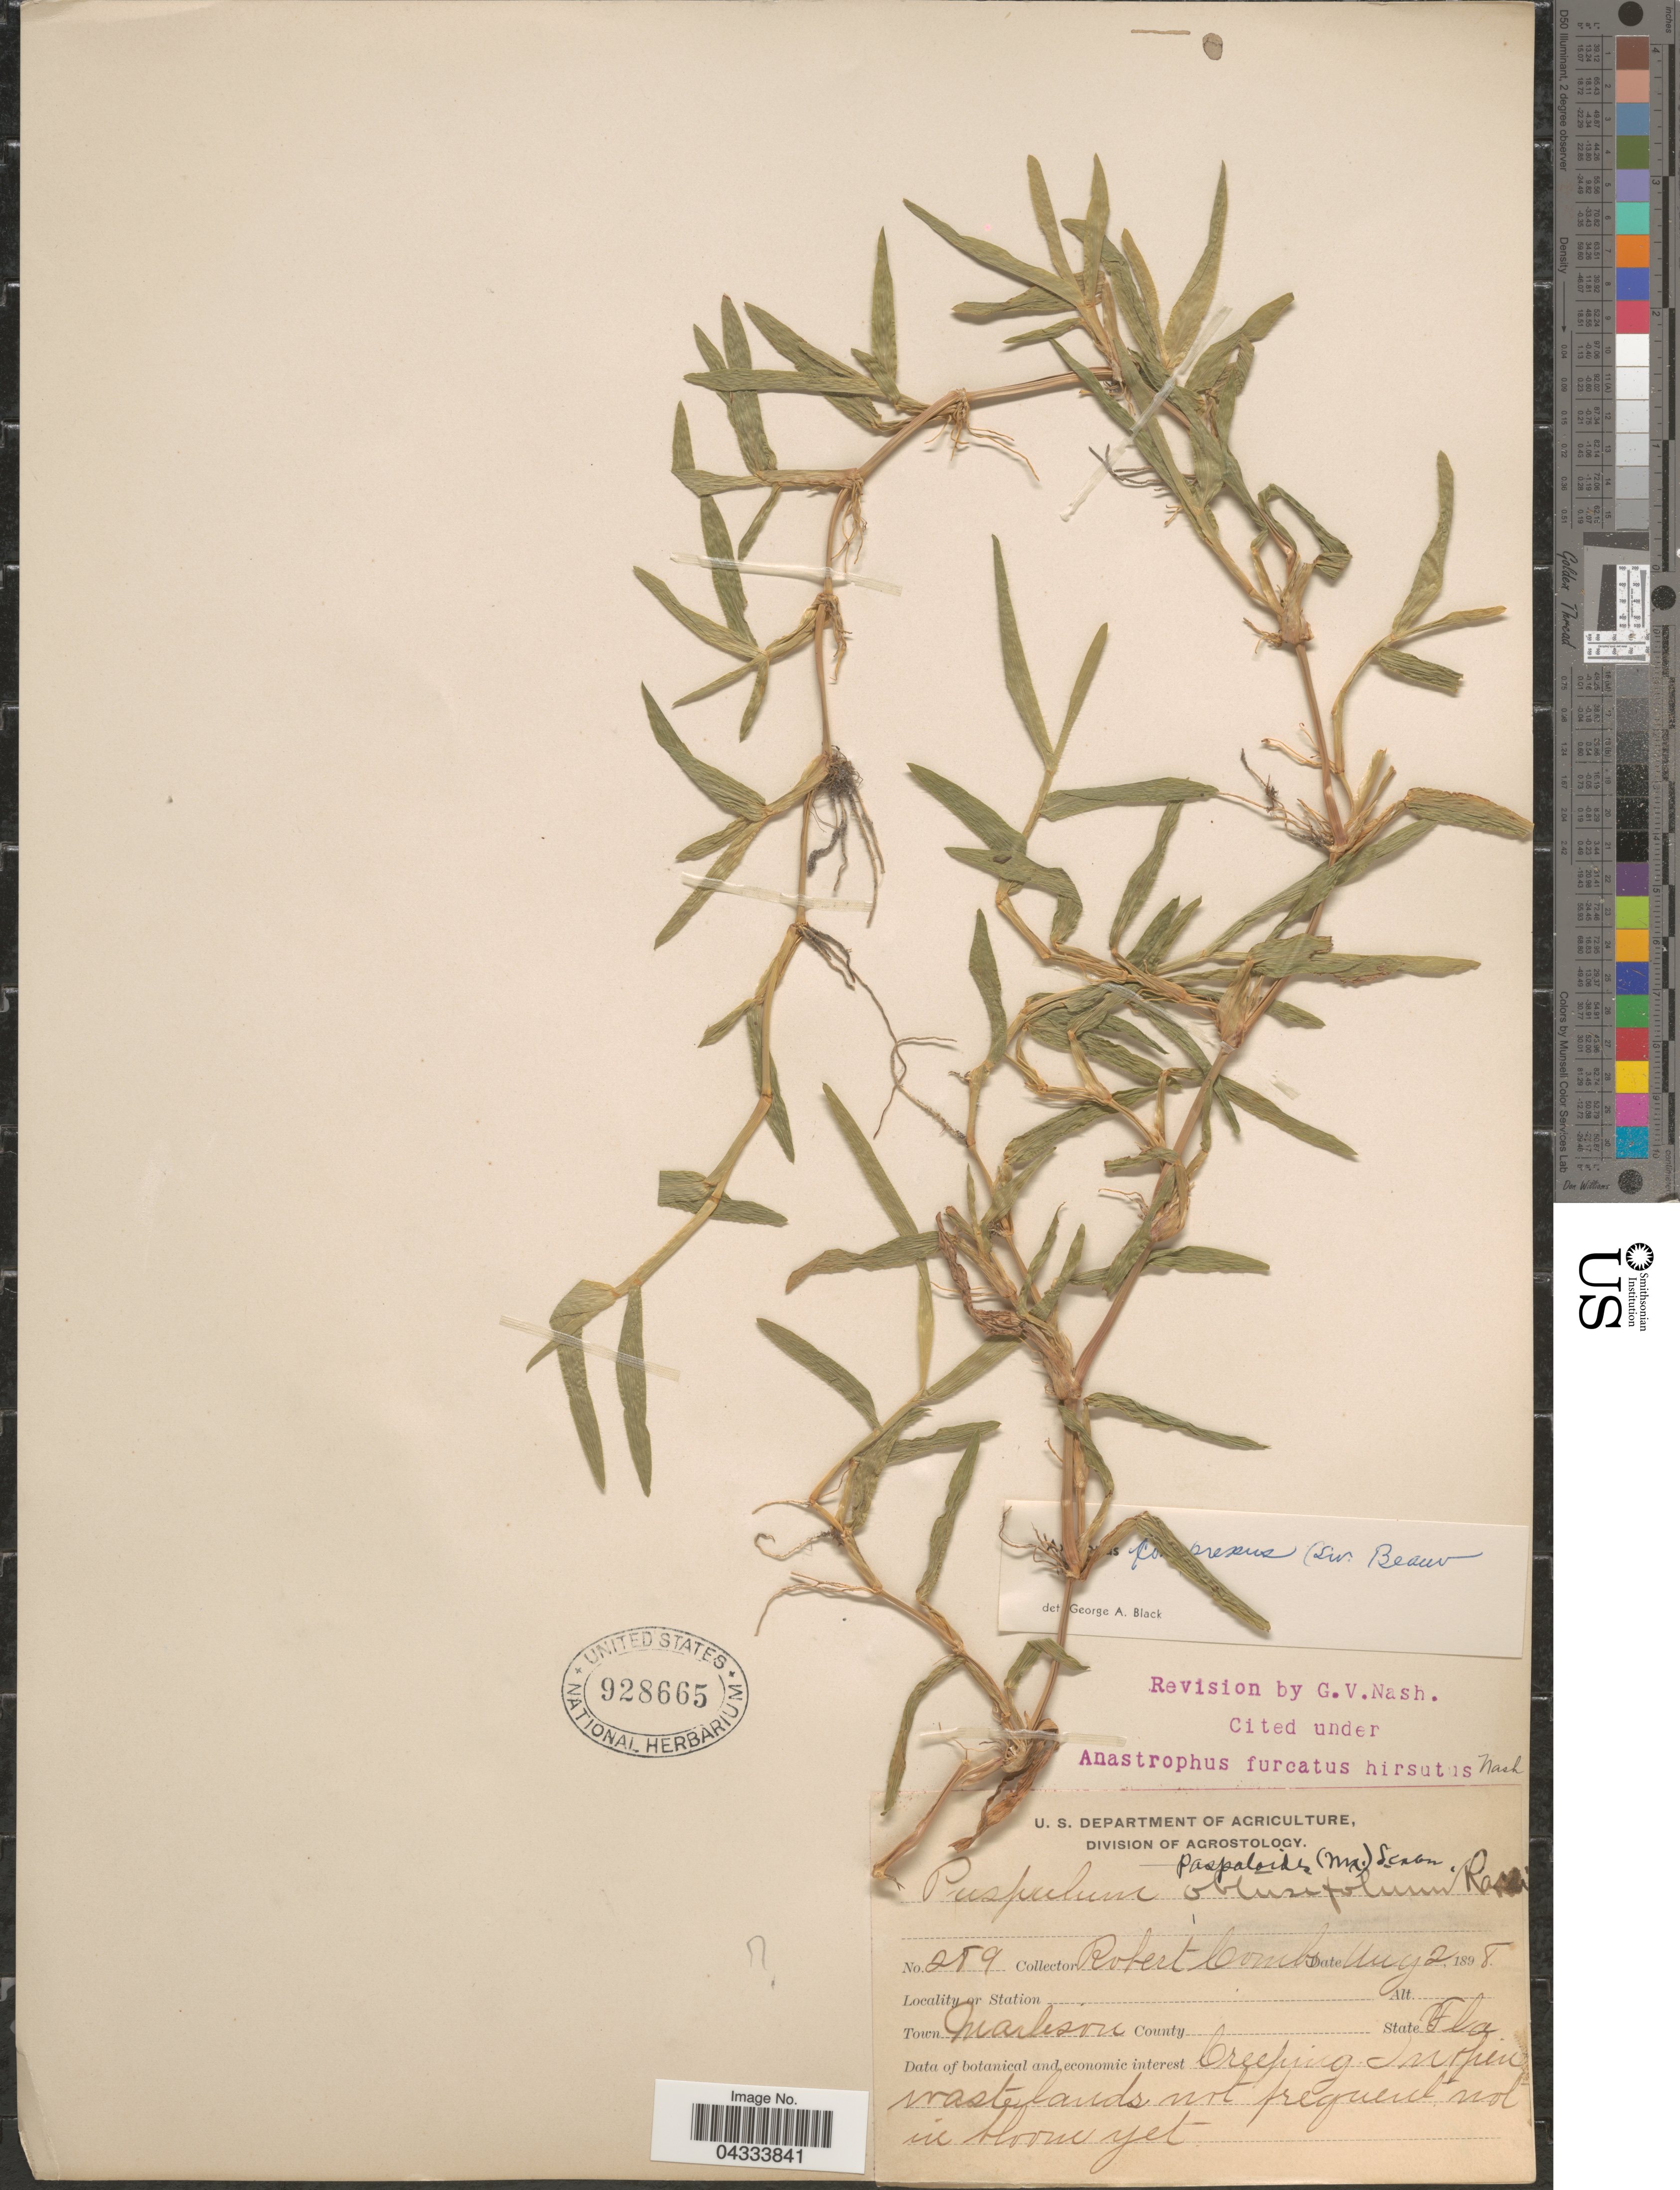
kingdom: Plantae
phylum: Tracheophyta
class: Liliopsida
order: Poales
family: Poaceae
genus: Axonopus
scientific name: Axonopus compressus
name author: (Sw.) P. Beauv.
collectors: R. Combs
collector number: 289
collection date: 1898-08-02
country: United States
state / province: Florida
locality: Town Madison.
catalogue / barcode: US 928665